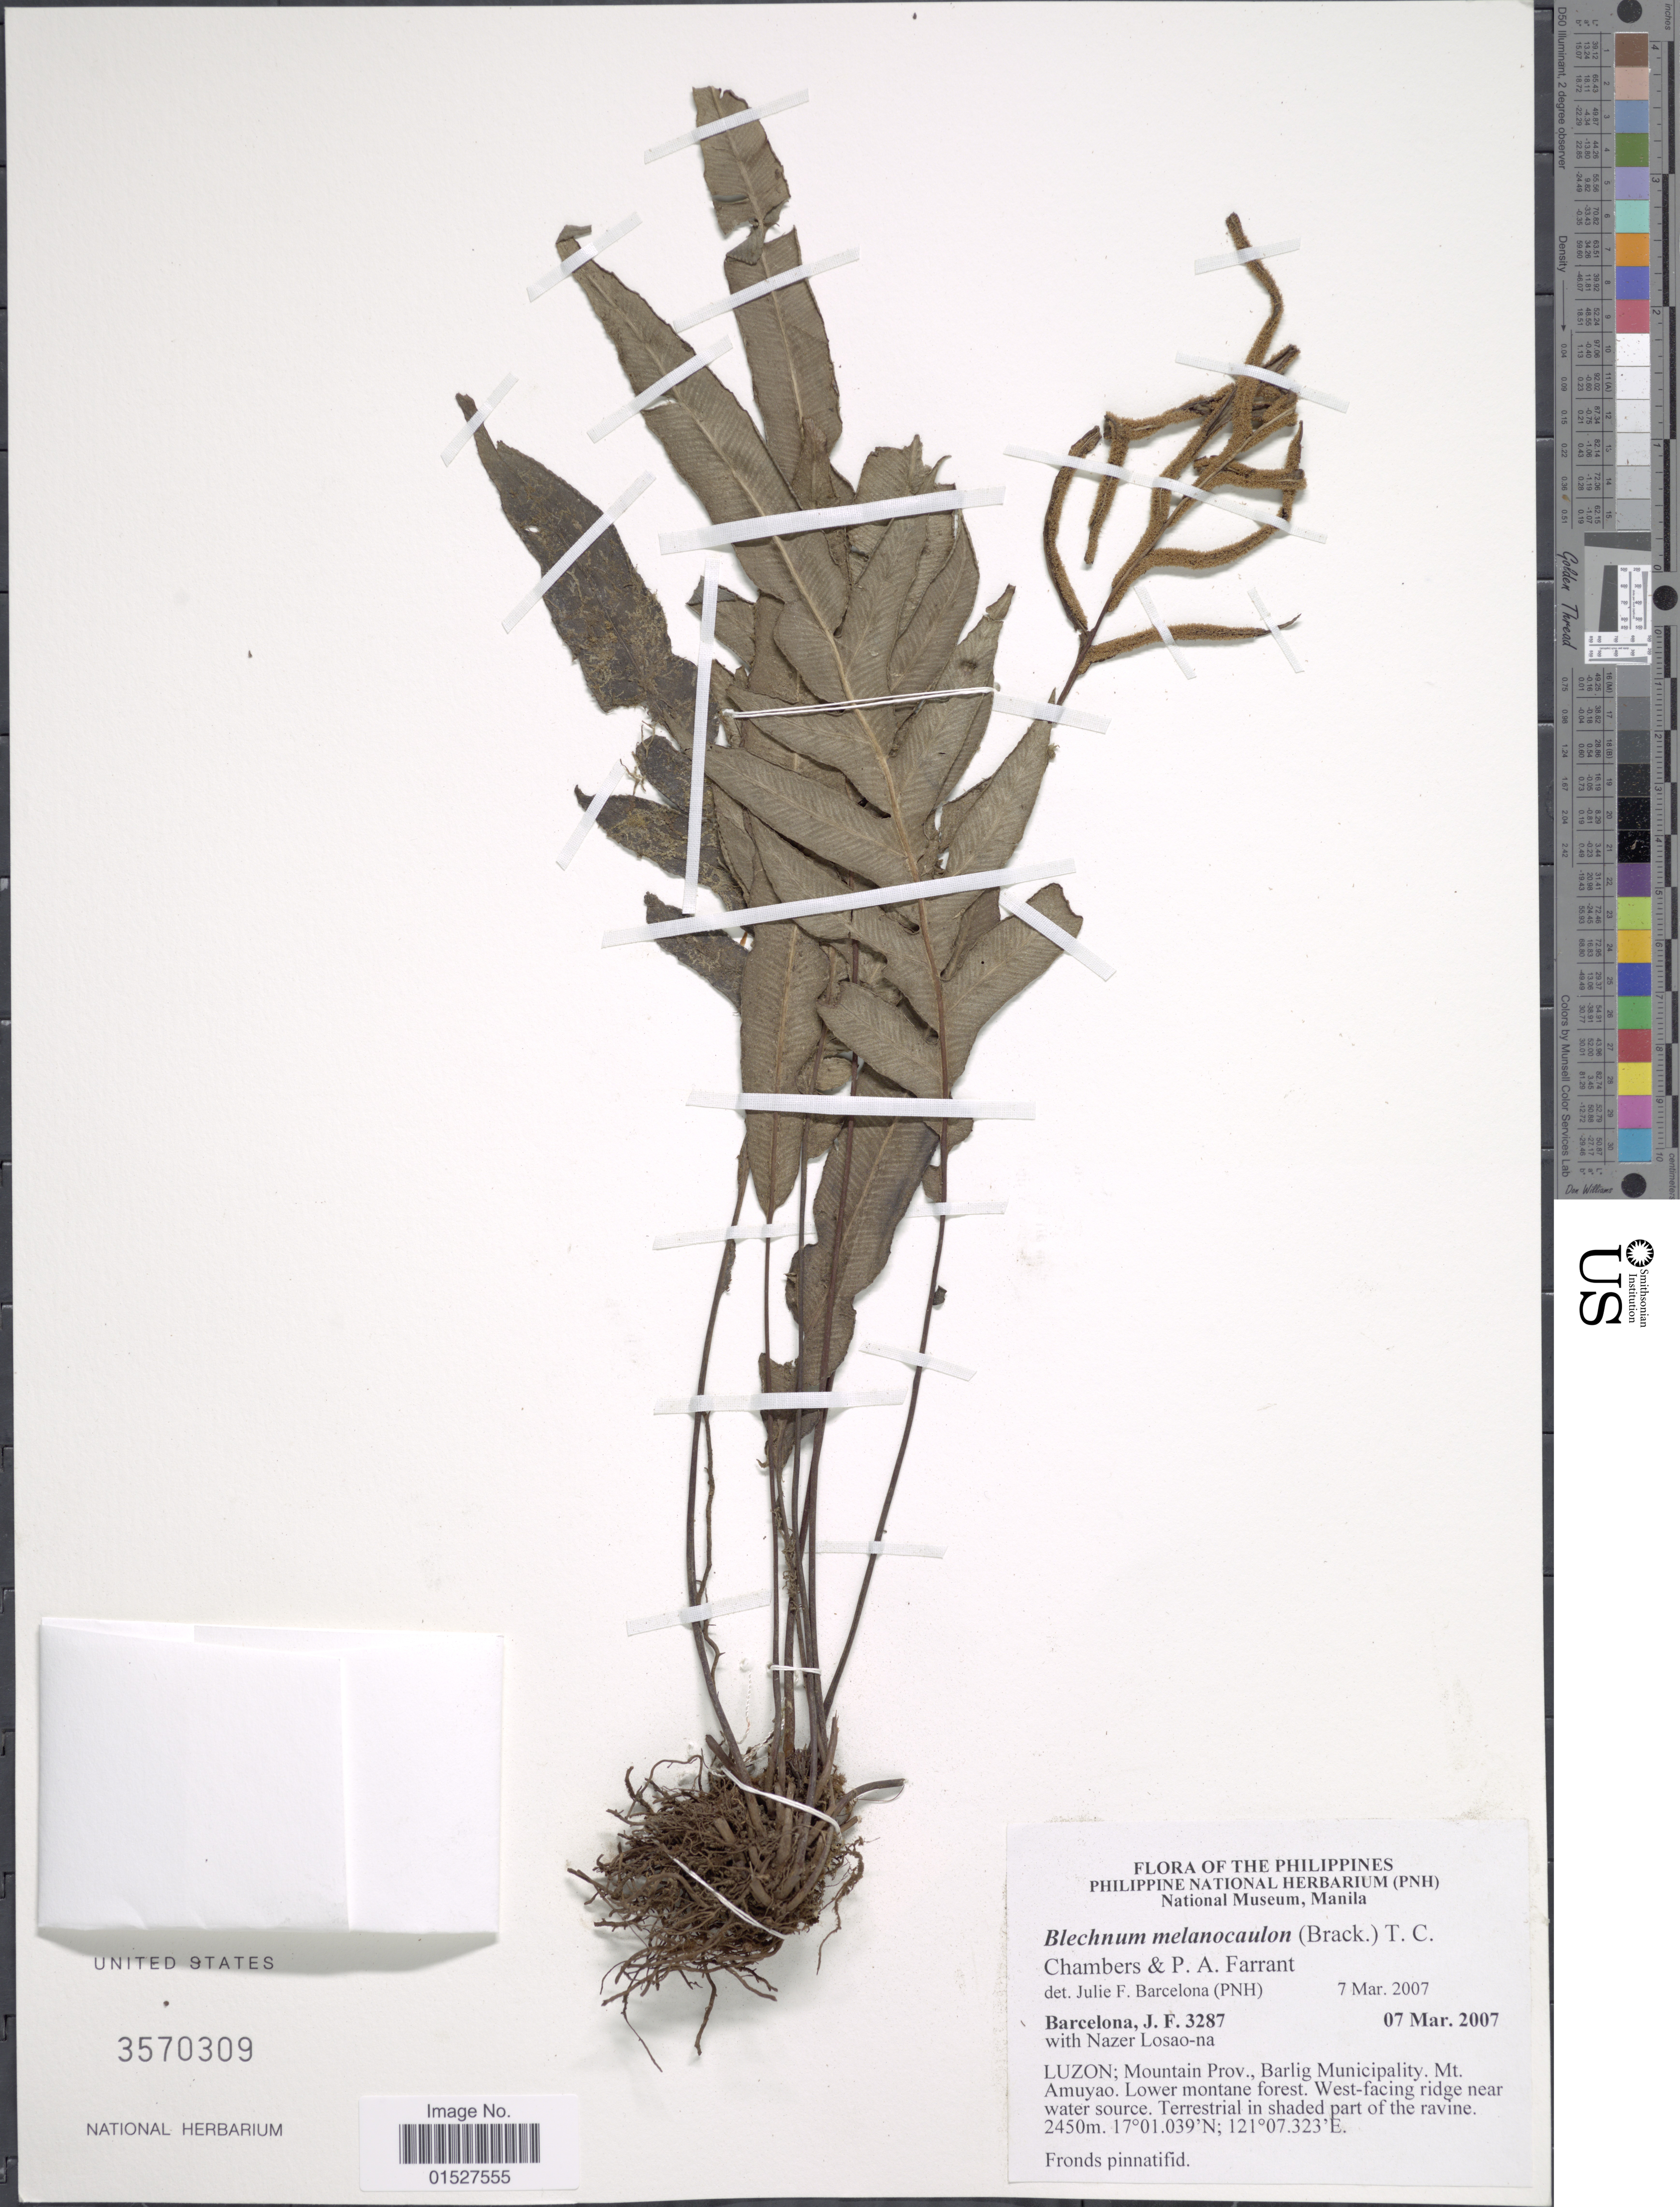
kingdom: Plantae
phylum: Tracheophyta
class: Polypodiopsida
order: Polypodiales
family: Blechnaceae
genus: Blechnum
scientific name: Blechnum melanocaulon subsp. melanocaulon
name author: (Brack.) T.C. Chambers & P. A. Farrant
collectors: J. F. Barcelona & N. Losao-na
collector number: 3287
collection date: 2007-03-07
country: Philippines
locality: Luzon; Mountain Prov., Barlig Municipality. Mt. Amuyao.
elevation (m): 2450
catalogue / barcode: US 3570309